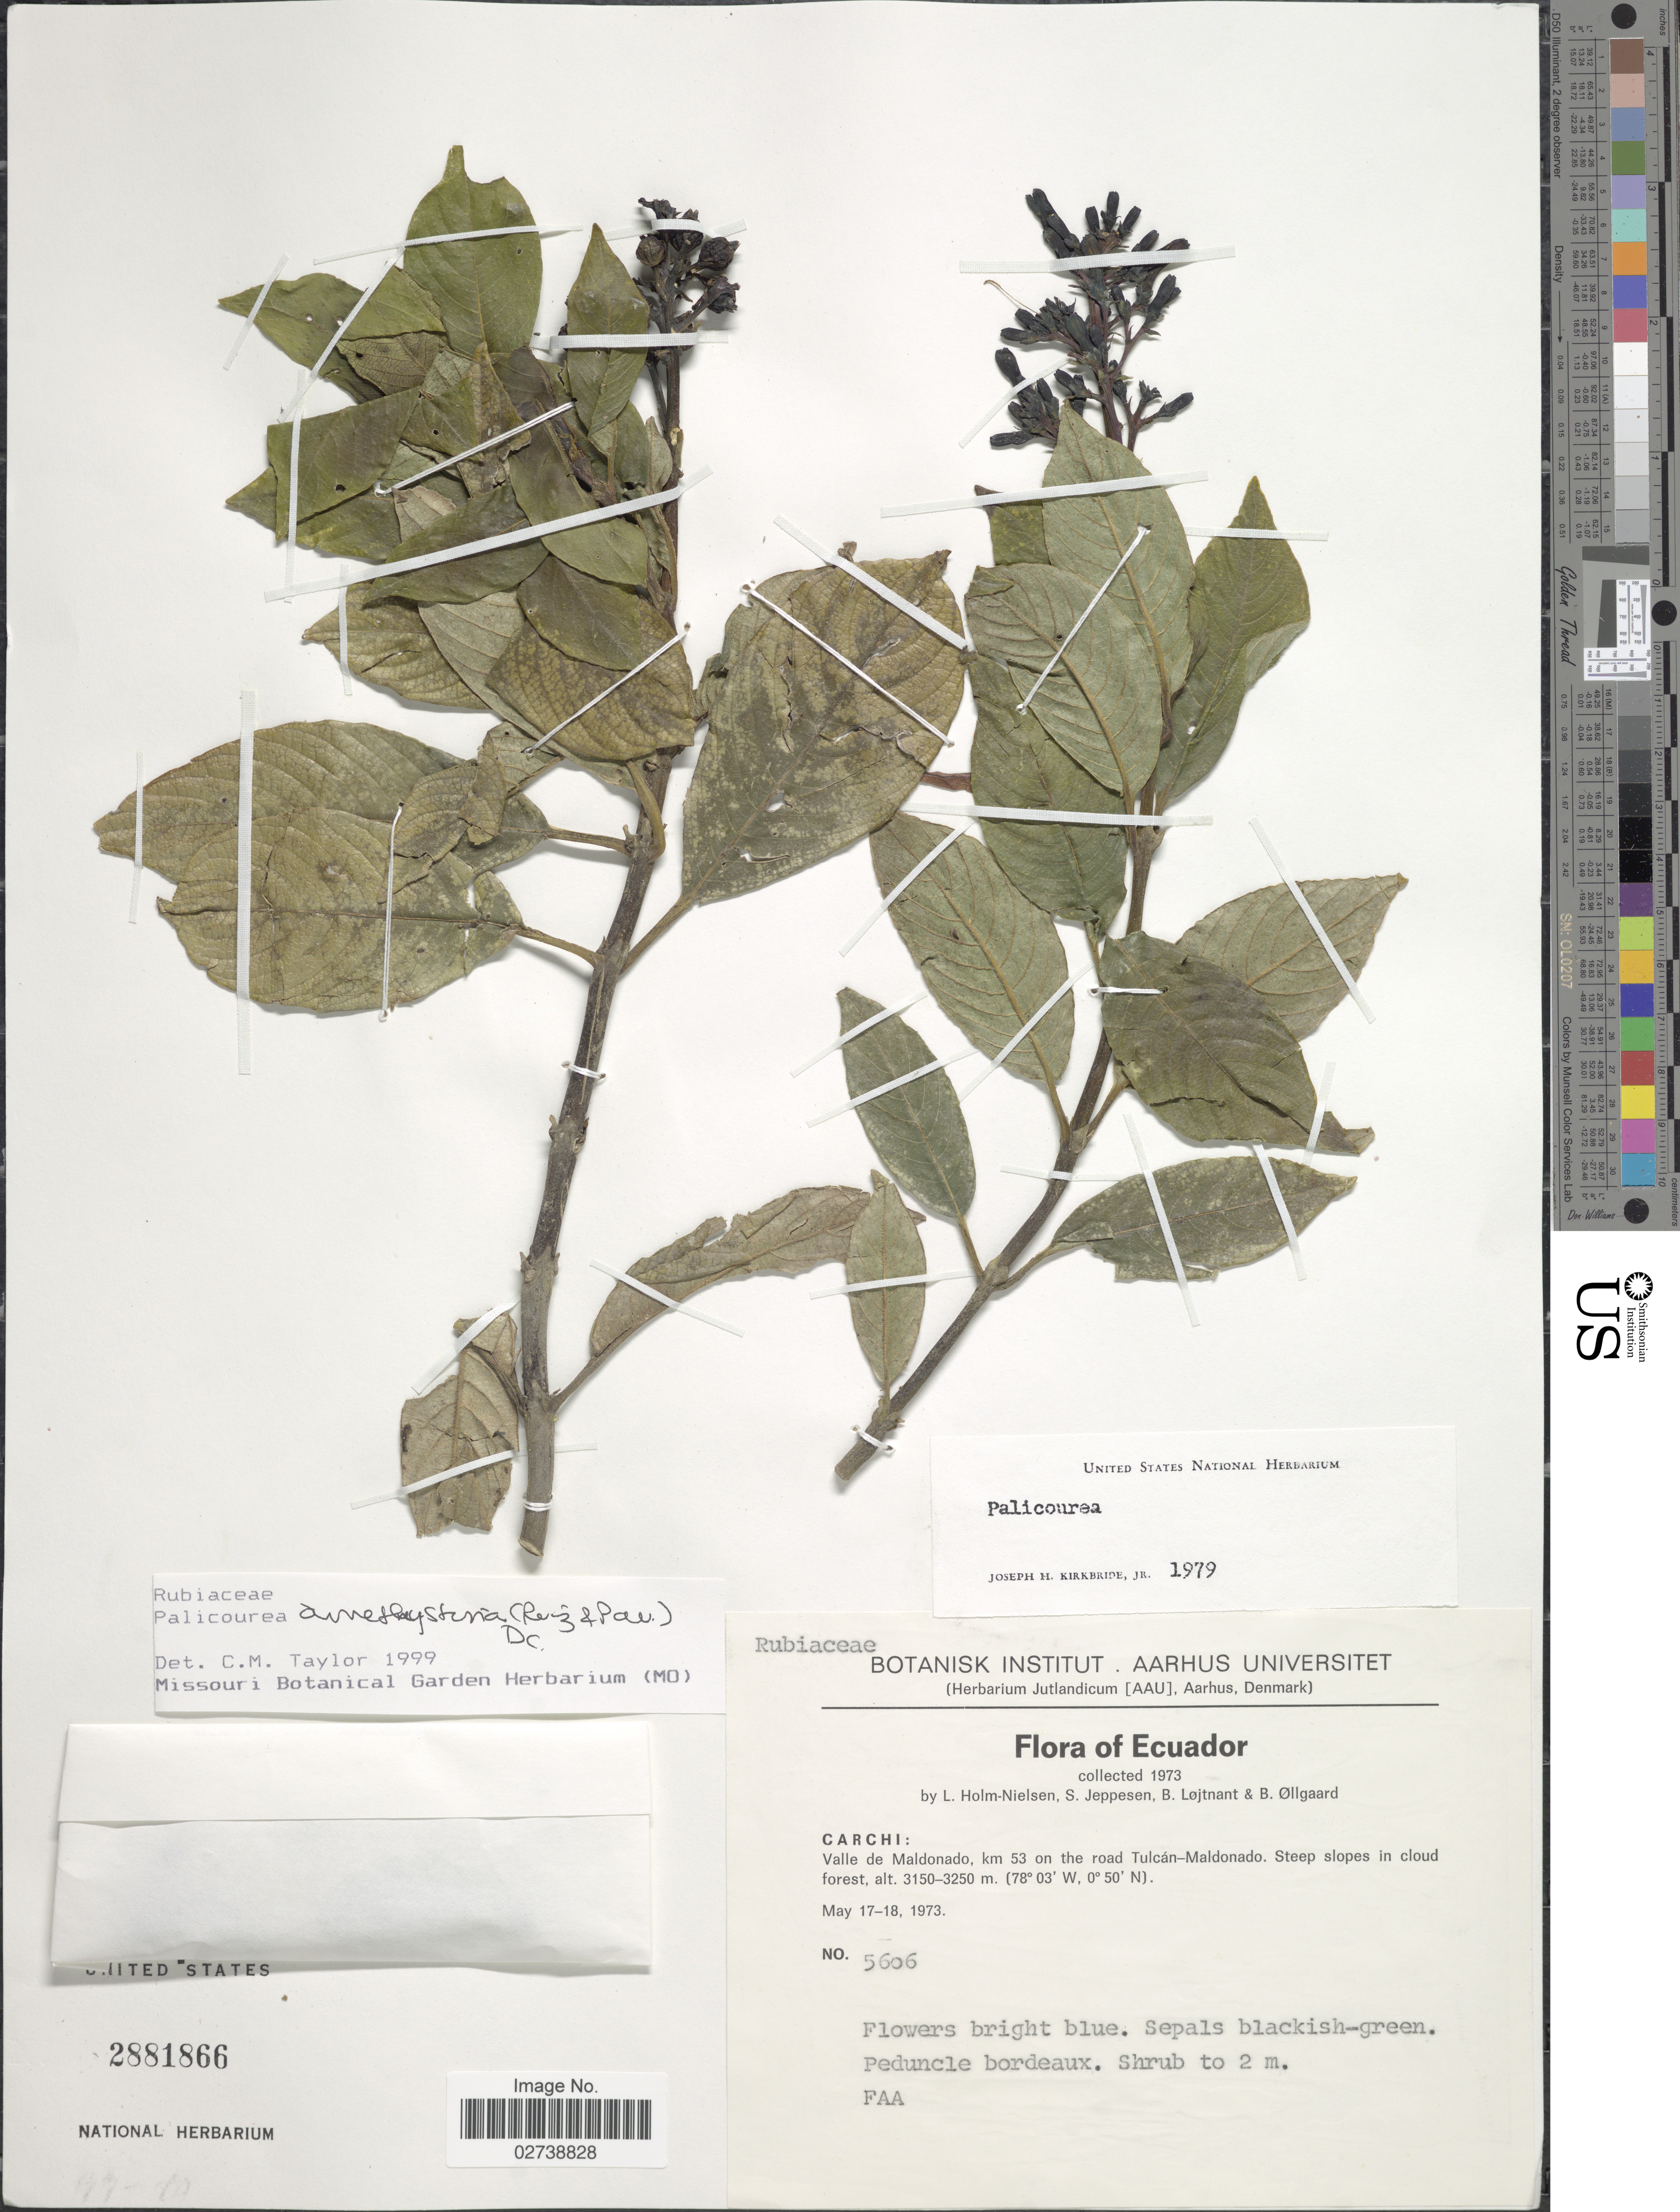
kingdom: Plantae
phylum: Tracheophyta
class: Magnoliopsida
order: Gentianales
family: Rubiaceae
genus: Palicourea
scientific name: Palicourea amethystina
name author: (Ruiz & Pav.) DC.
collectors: L. Holm-Nielsen, S. Jeppesen, B. Löjtnant & B. Øllgaard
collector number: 5606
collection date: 1973-05-17/1973-05-18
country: Ecuador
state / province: Carchi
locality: Valle de Maldonado, km 53 on the road Tulcán-Maldonado. Steep slopes in cloud forest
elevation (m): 3150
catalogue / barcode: US 2881866